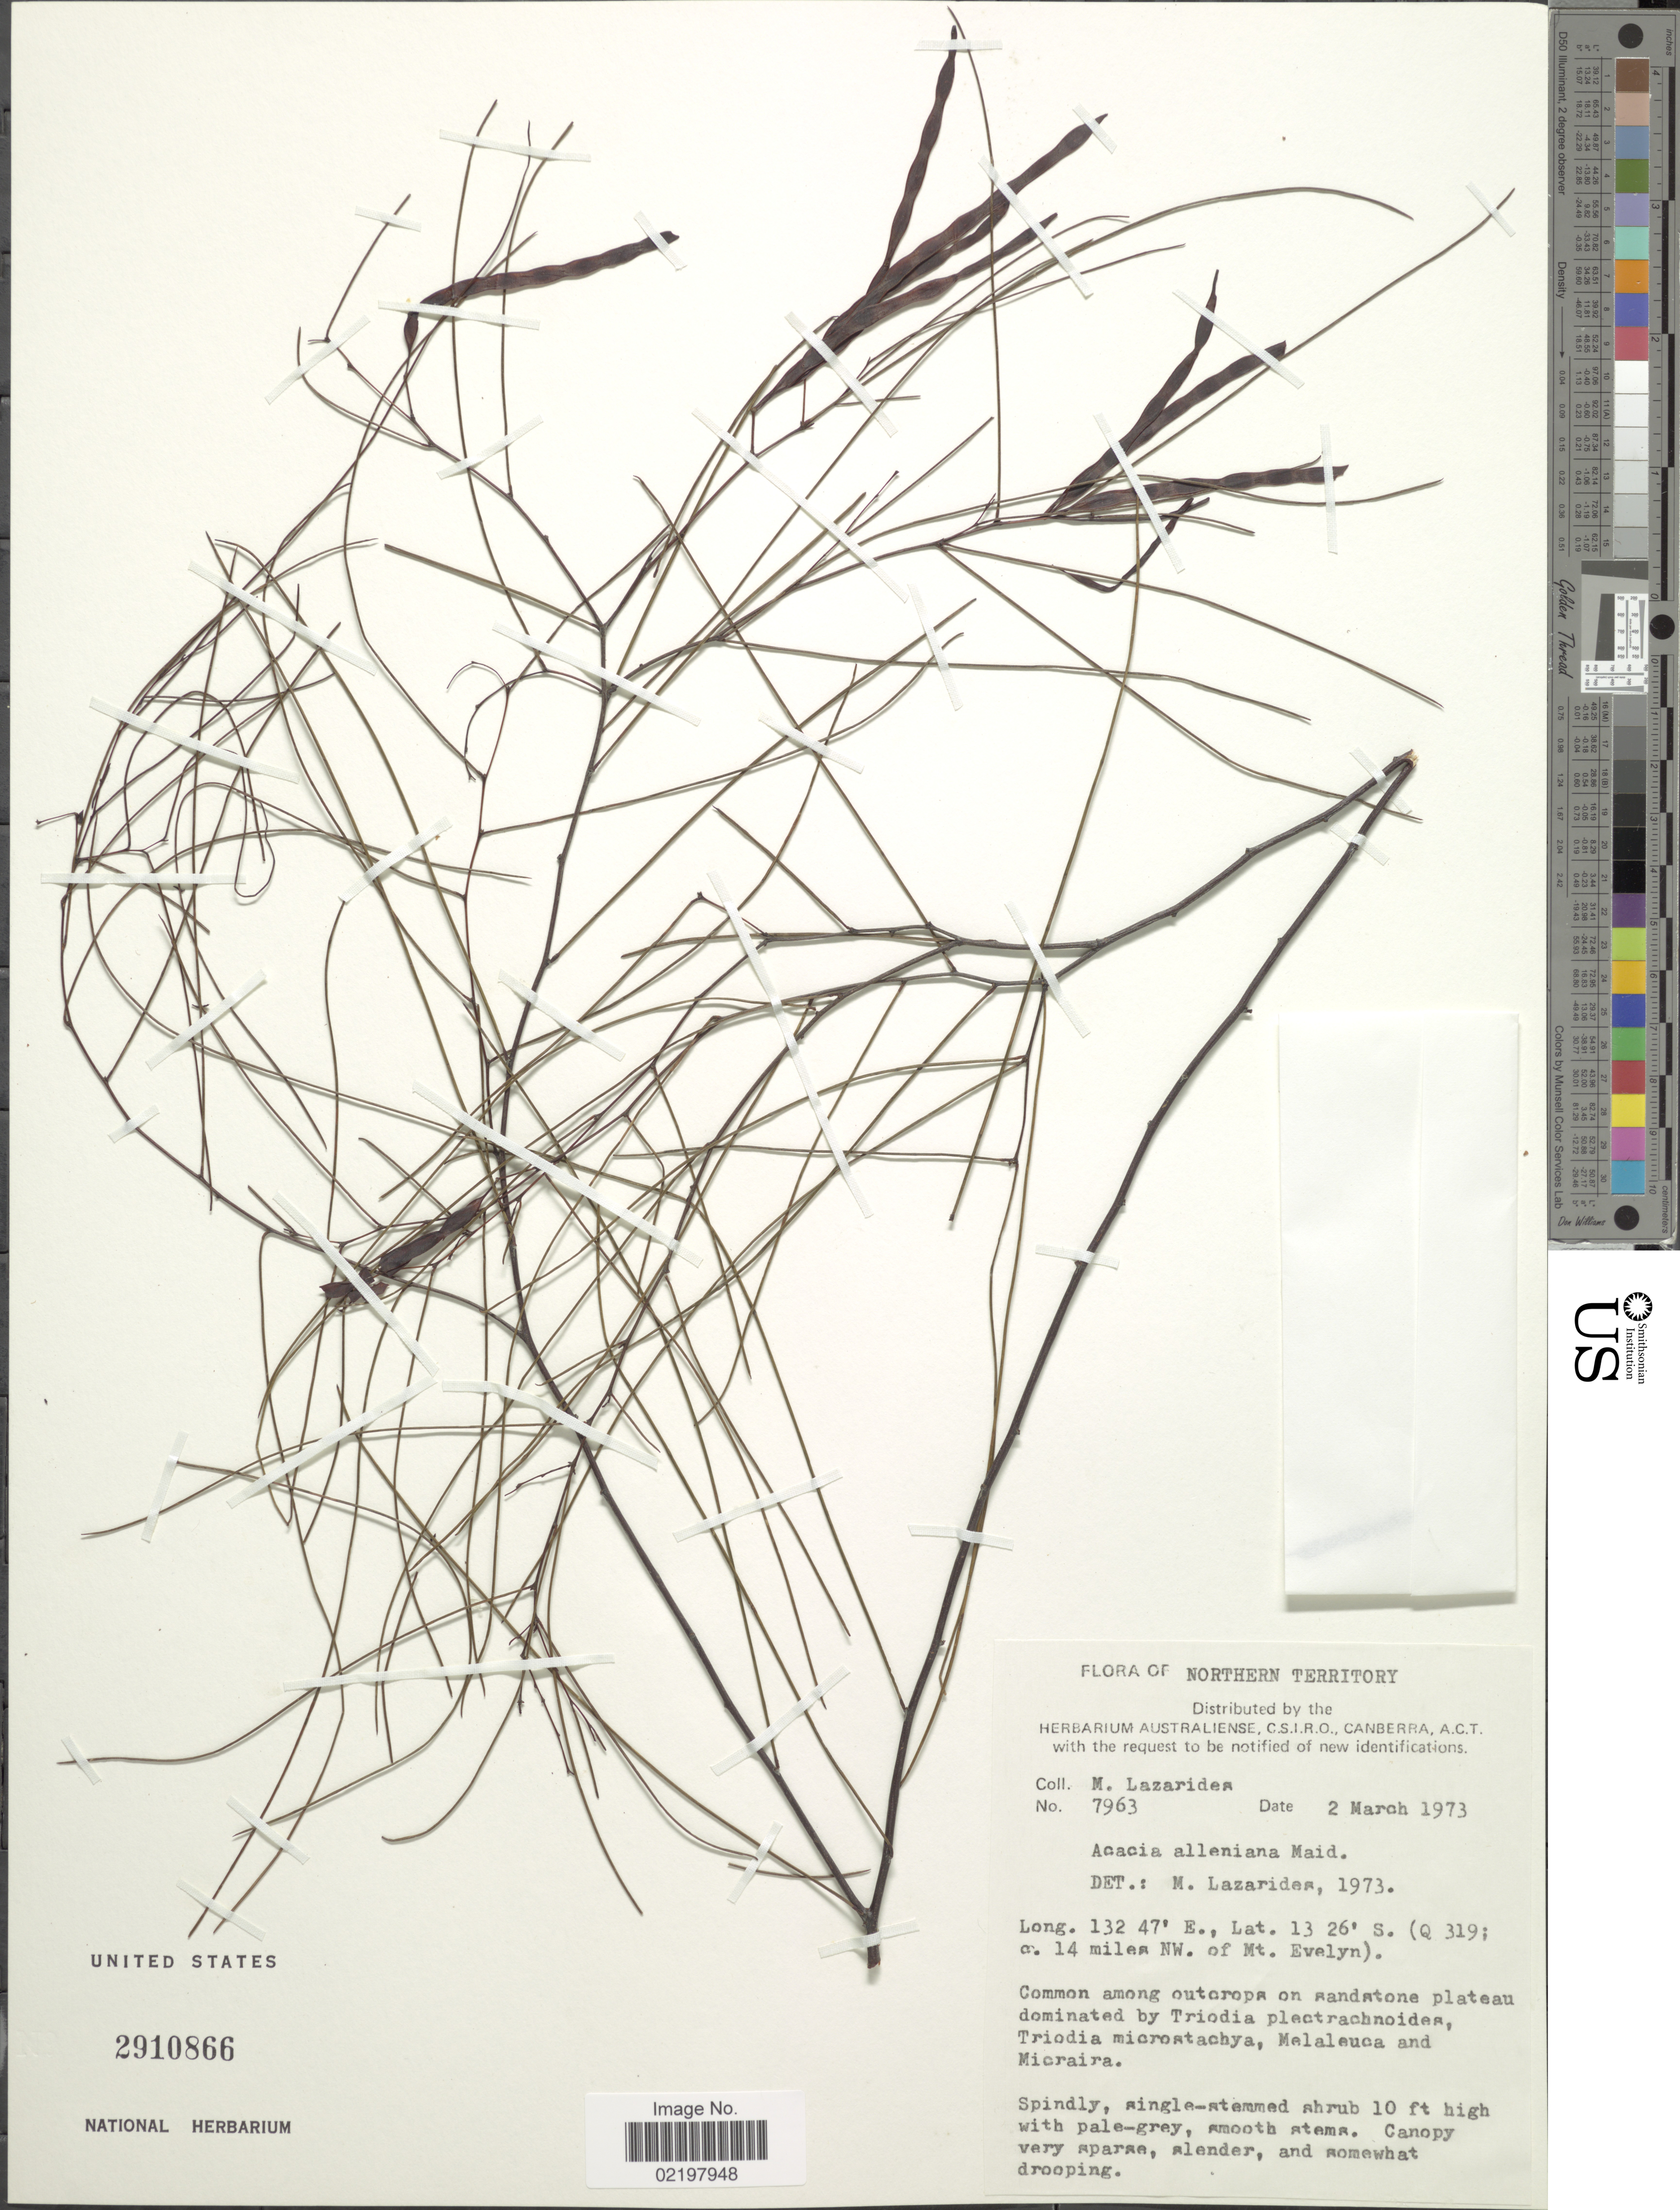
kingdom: Plantae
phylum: Tracheophyta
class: Magnoliopsida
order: Fabales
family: Fabaceae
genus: Acacia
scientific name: Acacia alleniana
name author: Maiden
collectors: M. Lazarides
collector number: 7963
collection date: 1973-03-02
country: Australia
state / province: Northern Territory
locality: Q 319 14 miles NW. of Mt. Evelyn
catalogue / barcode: US 2910866